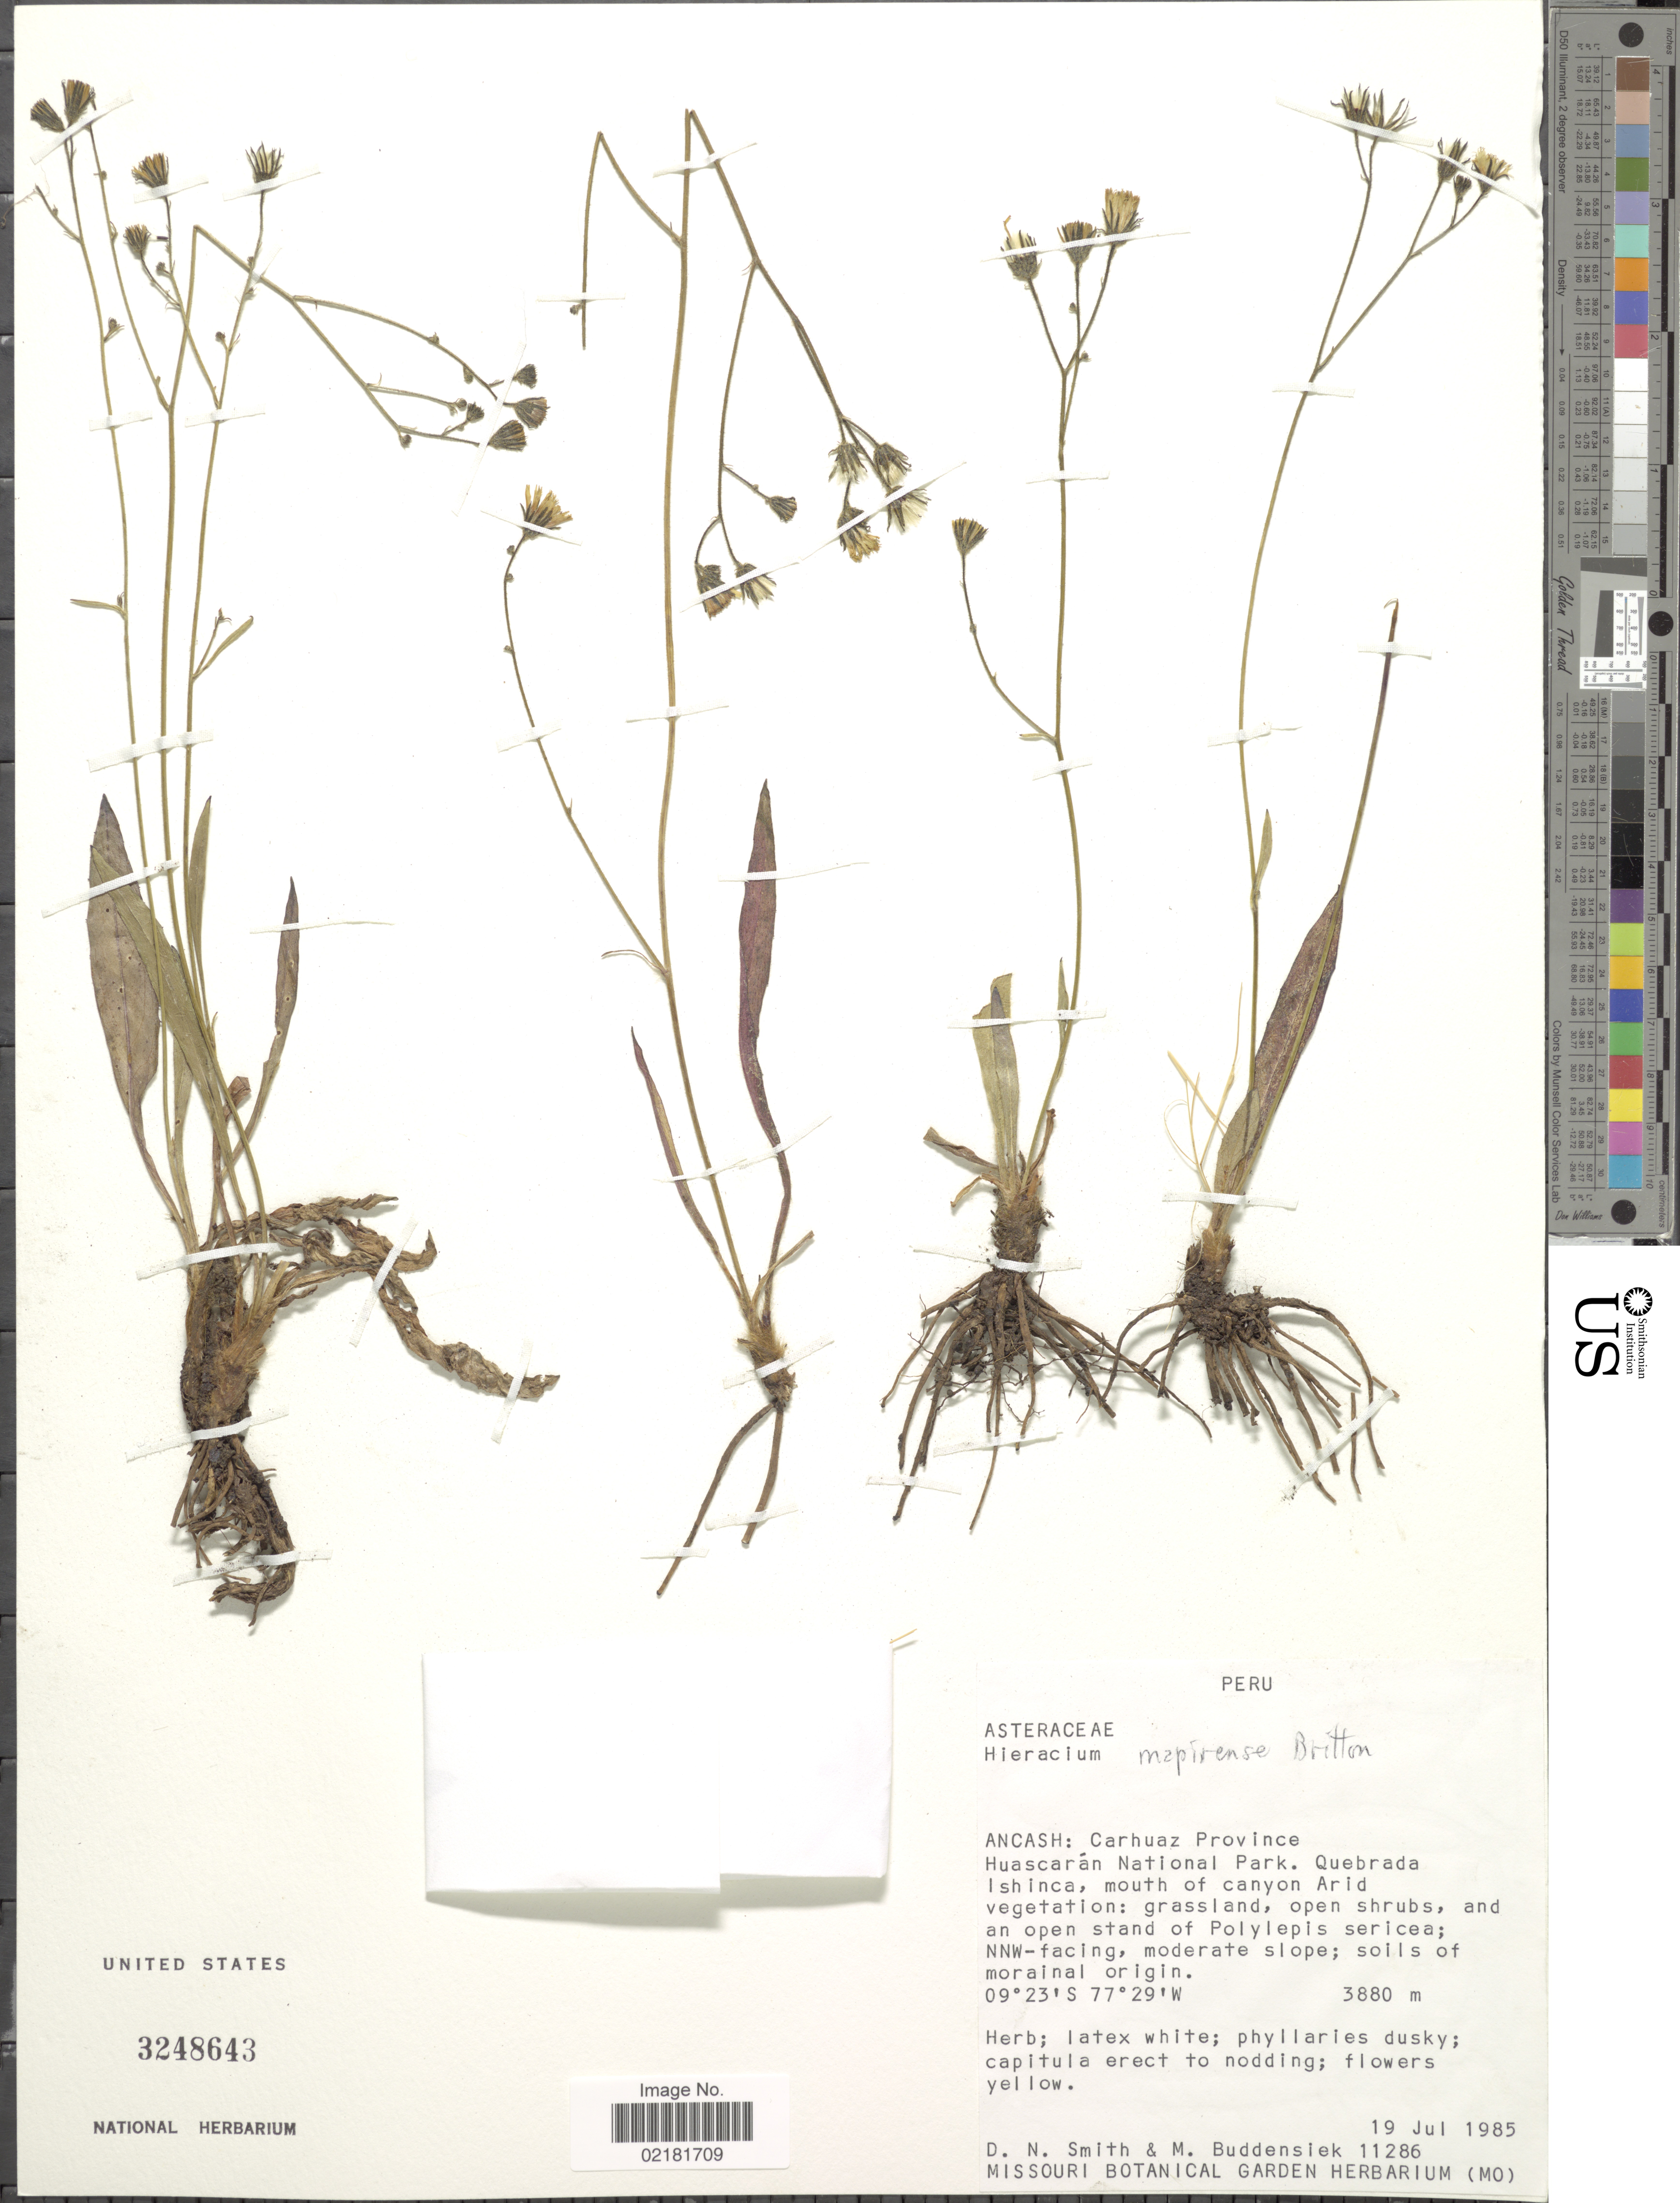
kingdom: Plantae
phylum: Tracheophyta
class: Magnoliopsida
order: Asterales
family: Asteraceae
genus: Hieracium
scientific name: Hieracium mapirense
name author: Britton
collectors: D. Smith & M. Buddensiek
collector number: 11286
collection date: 1985-07-19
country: Peru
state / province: Ancash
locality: Carhuaz Province, Huascaran National Park, Quebrada Ishinca, mouth of canyon Arid vegetation.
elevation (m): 3880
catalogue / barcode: US 3248643